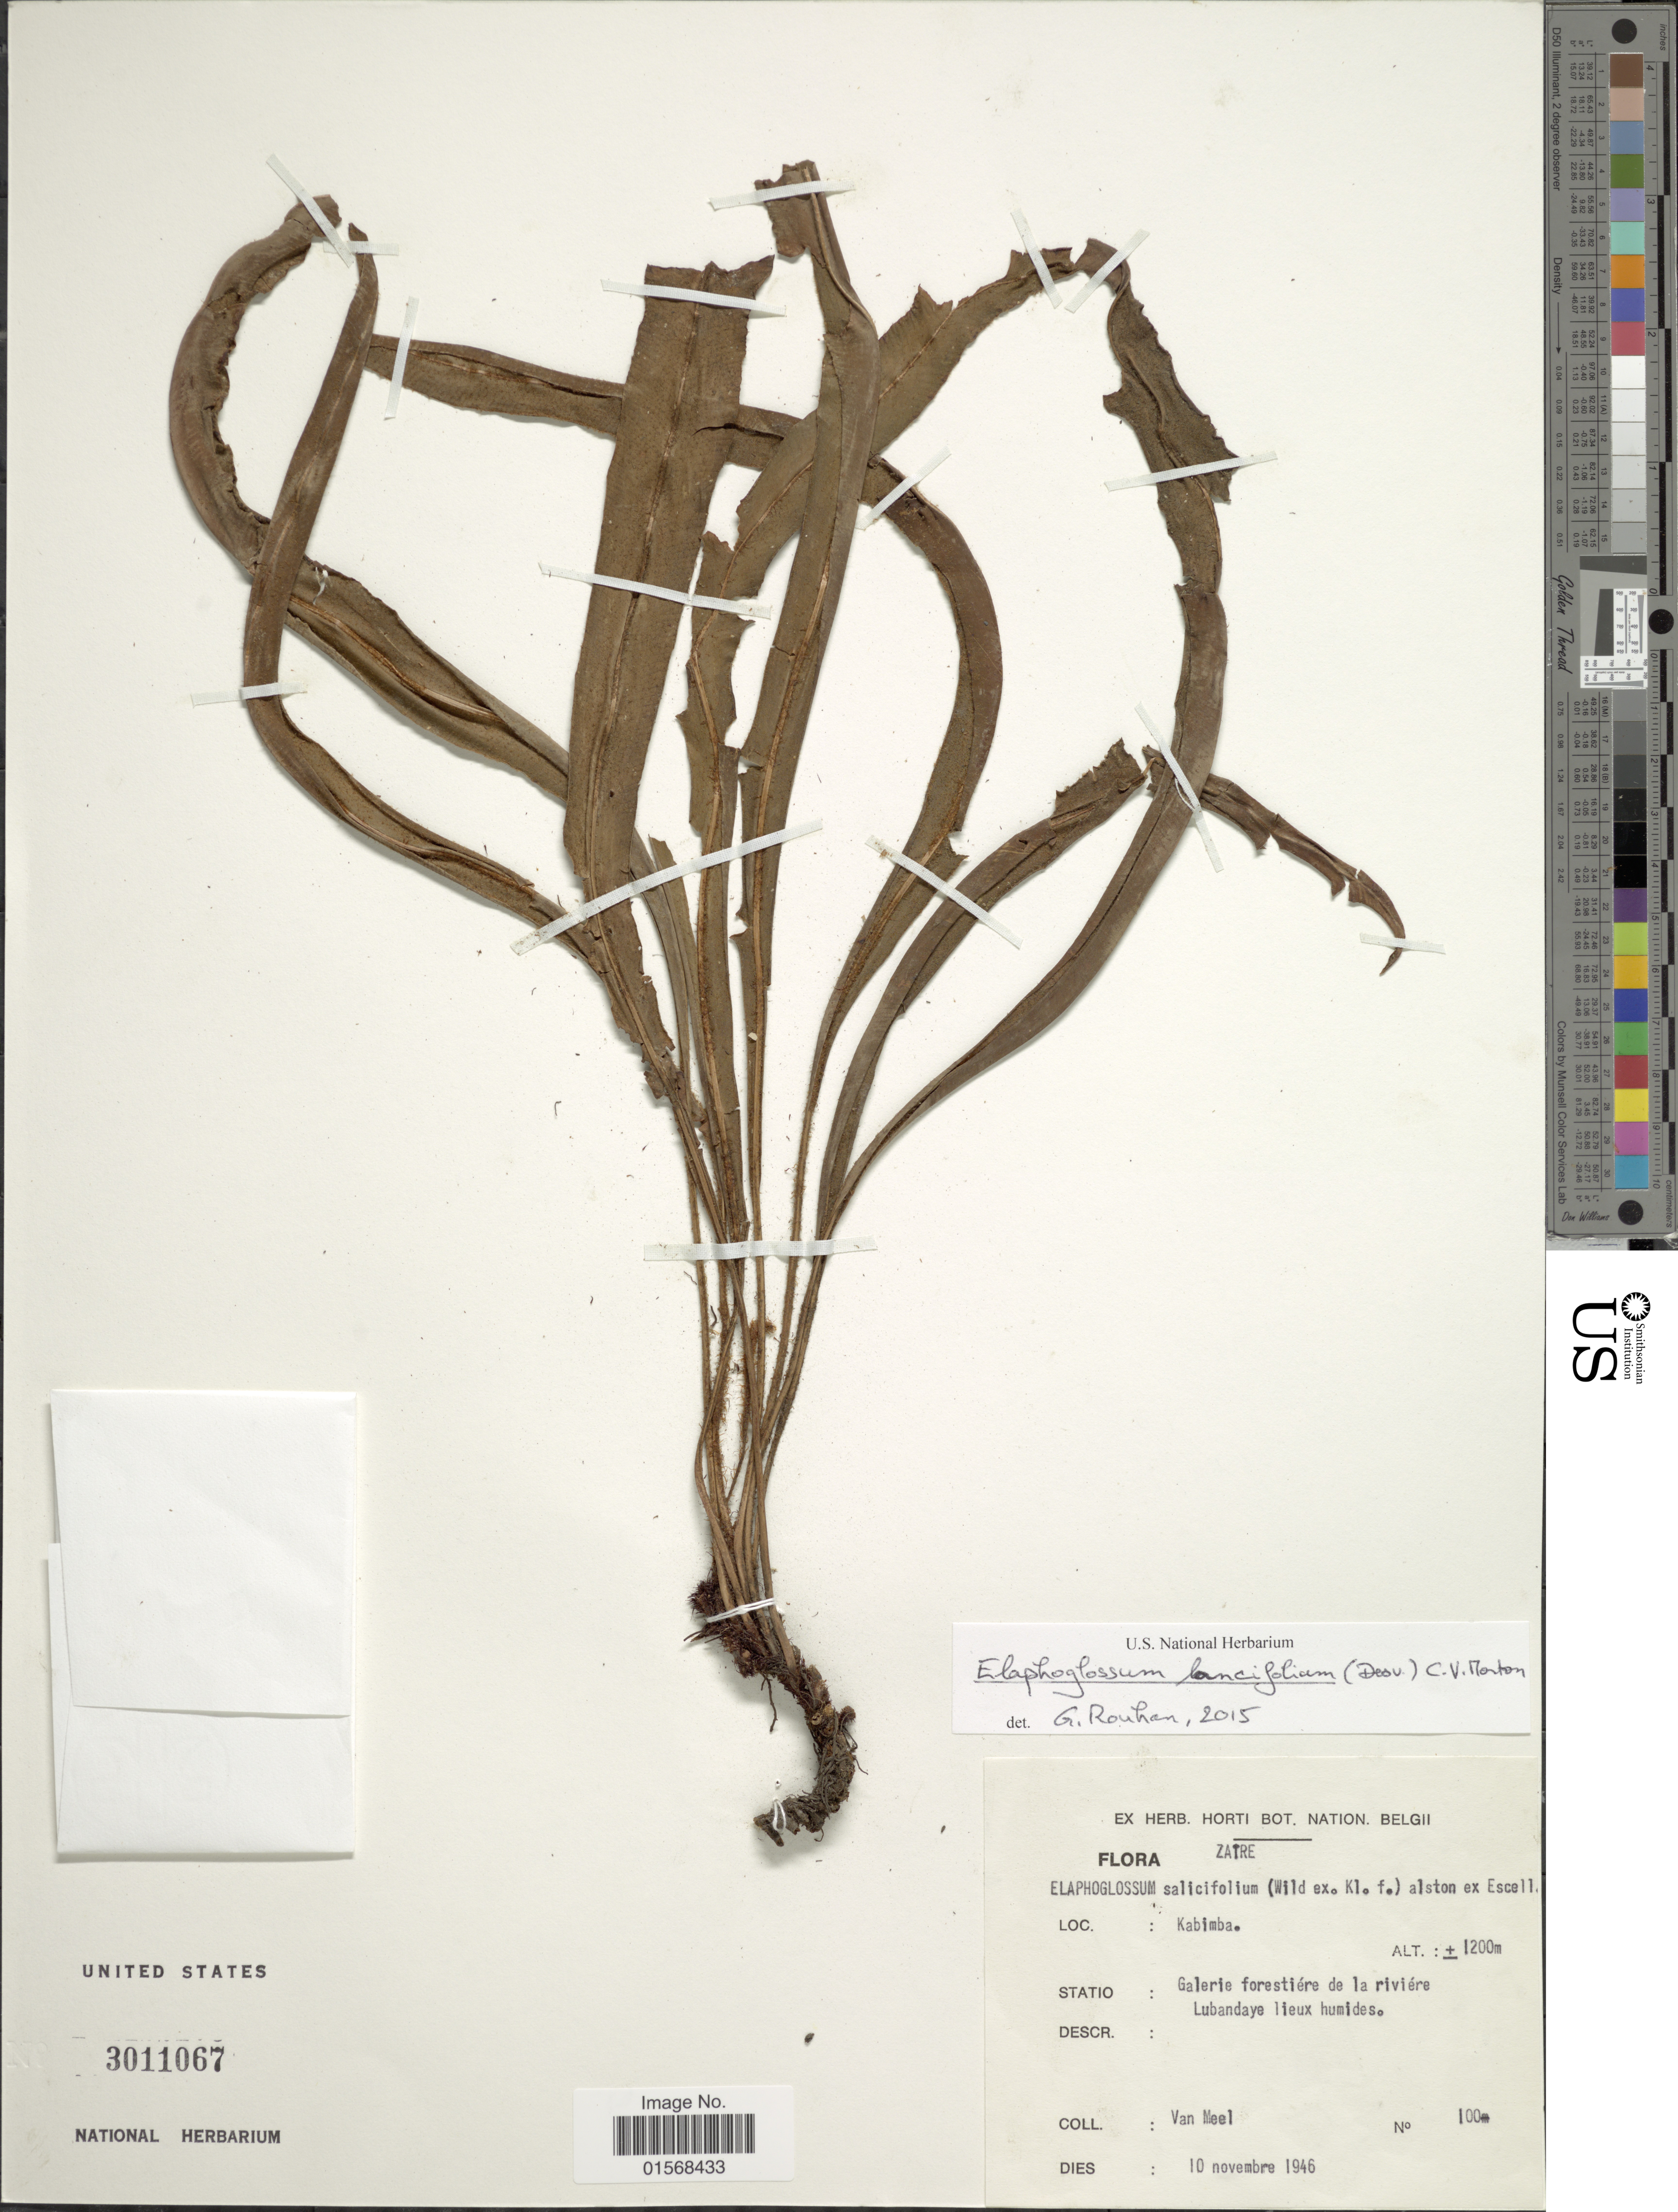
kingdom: Plantae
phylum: Tracheophyta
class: Polypodiopsida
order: Polypodiales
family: Dryopteridaceae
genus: Elaphoglossum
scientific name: Elaphoglossum laucifolium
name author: (Desv.) C.V. Morton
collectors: L. van Meel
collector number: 100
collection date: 1946-11-10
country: Angola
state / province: Zaire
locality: Zaire, Kabimba, la riviere Lubandaye lieux humides.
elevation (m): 1200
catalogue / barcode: US 3011067